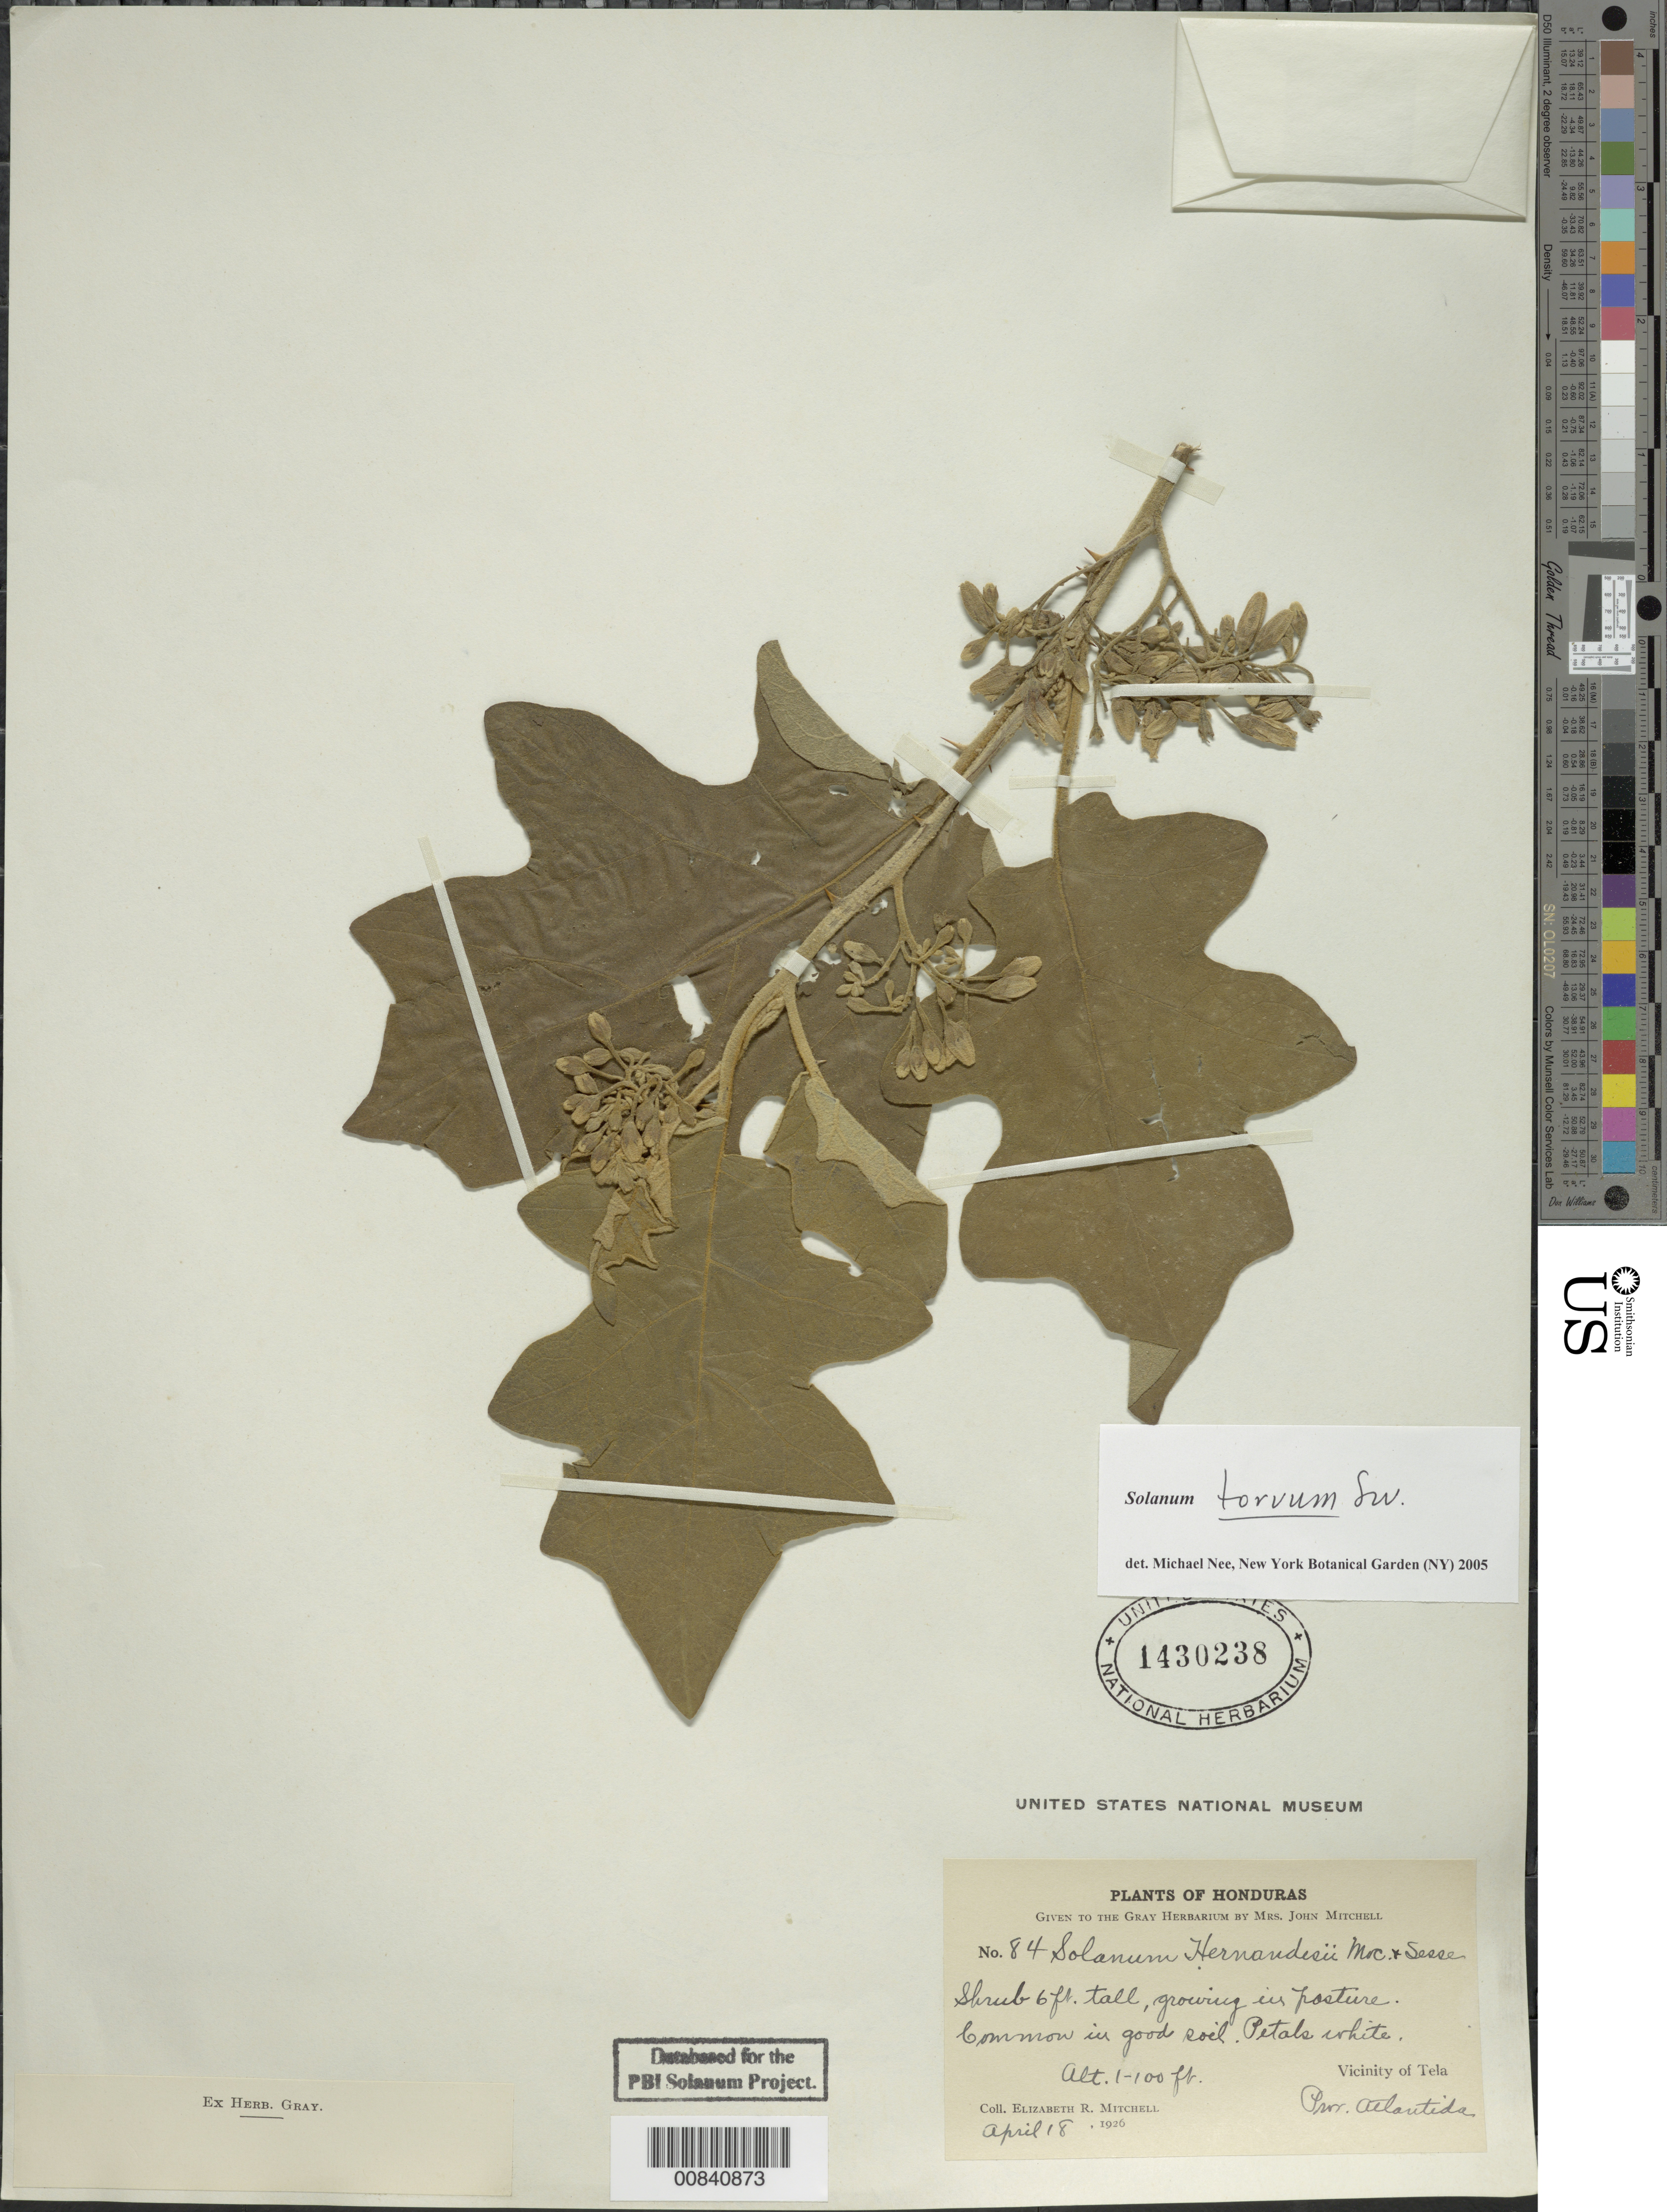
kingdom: Plantae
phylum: Tracheophyta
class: Magnoliopsida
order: Solanales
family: Solanaceae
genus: Solanum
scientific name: Solanum torvum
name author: Sw.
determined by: Nee, Michael H.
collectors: E. Mitchell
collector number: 84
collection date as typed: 18 Apr 1926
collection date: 1926-04-18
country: Honduras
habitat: Growing in pasture. Common in good soil.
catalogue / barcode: US 1430238